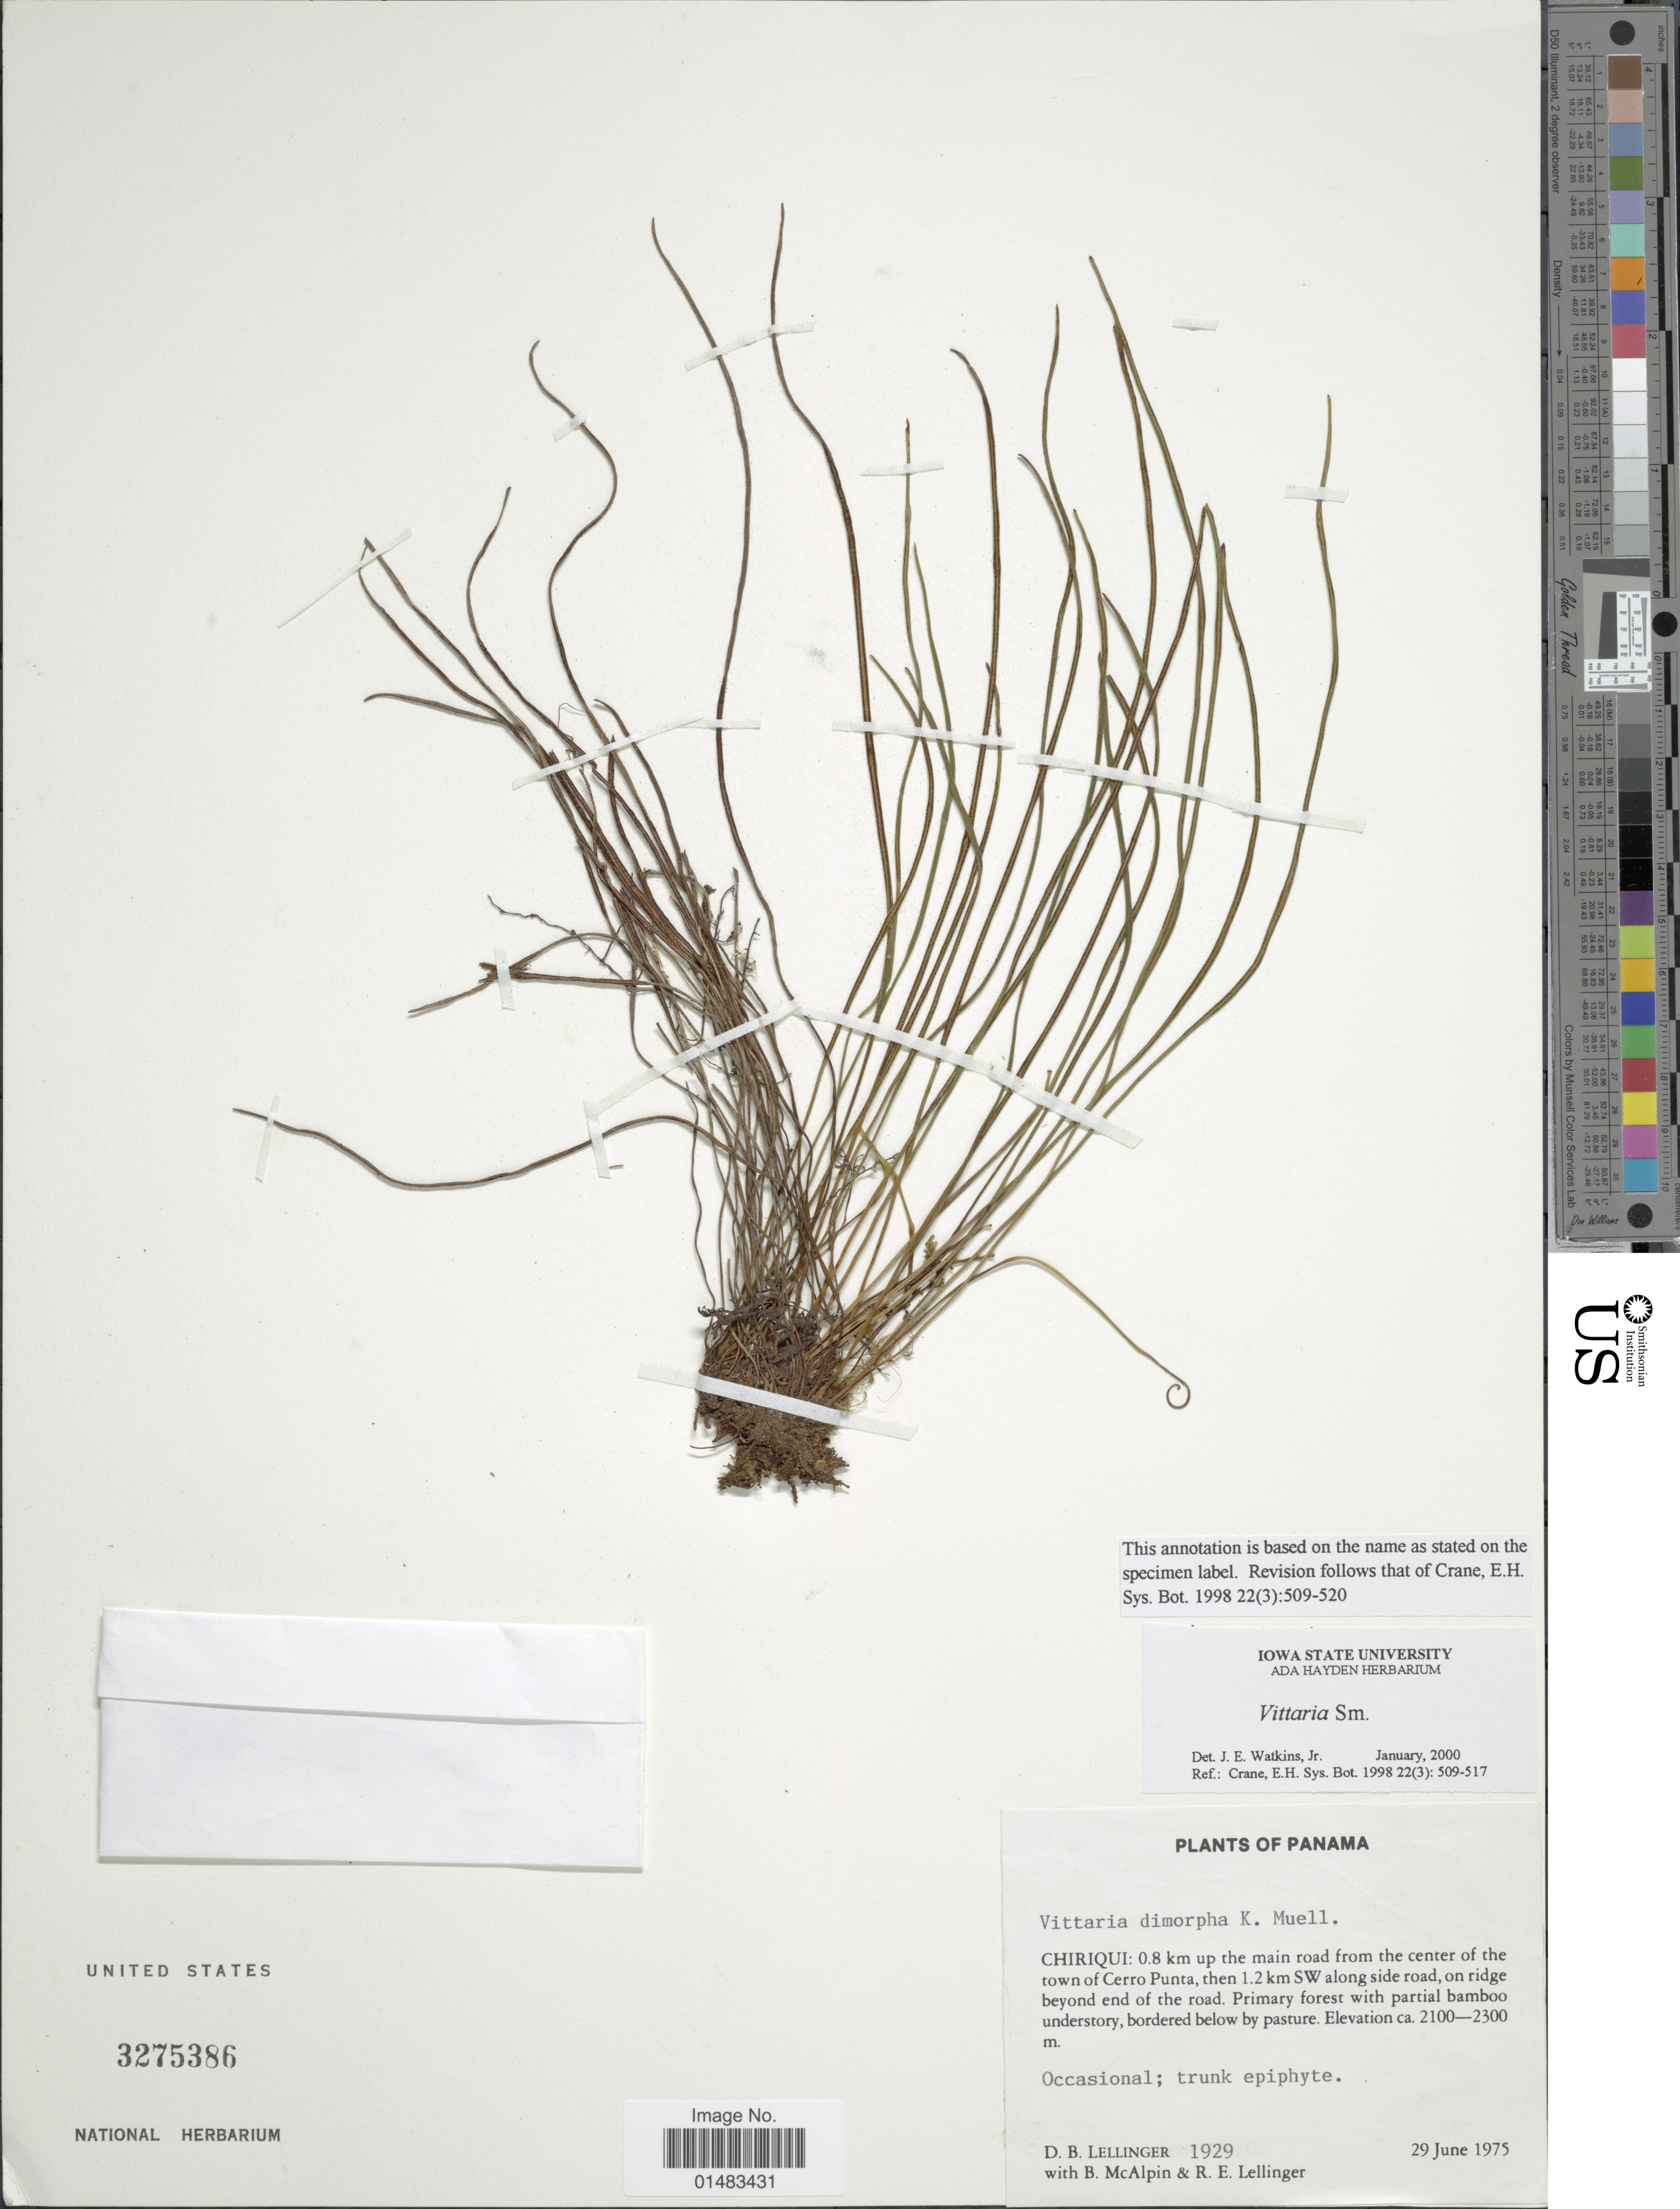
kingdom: Plantae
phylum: Tracheophyta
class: Polypodiopsida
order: Polypodiales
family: Pteridaceae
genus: Vittaria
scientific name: Vittaria dimorpha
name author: K. Müller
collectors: D. B. Lellinger, B. McAlpin & R. E. Lellinger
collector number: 1929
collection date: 1975-06-29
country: Panama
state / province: Chiriqui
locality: Plants of Panama, 0.8 km up the main road from the center of the town of Cerro Punta, then 1.2 km SW along side road, on ridge beyond end of the road. primary forest with partial bamboo understory, bordered below by pasture, occasional; trunk epiphyte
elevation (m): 2100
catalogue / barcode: US 3275386